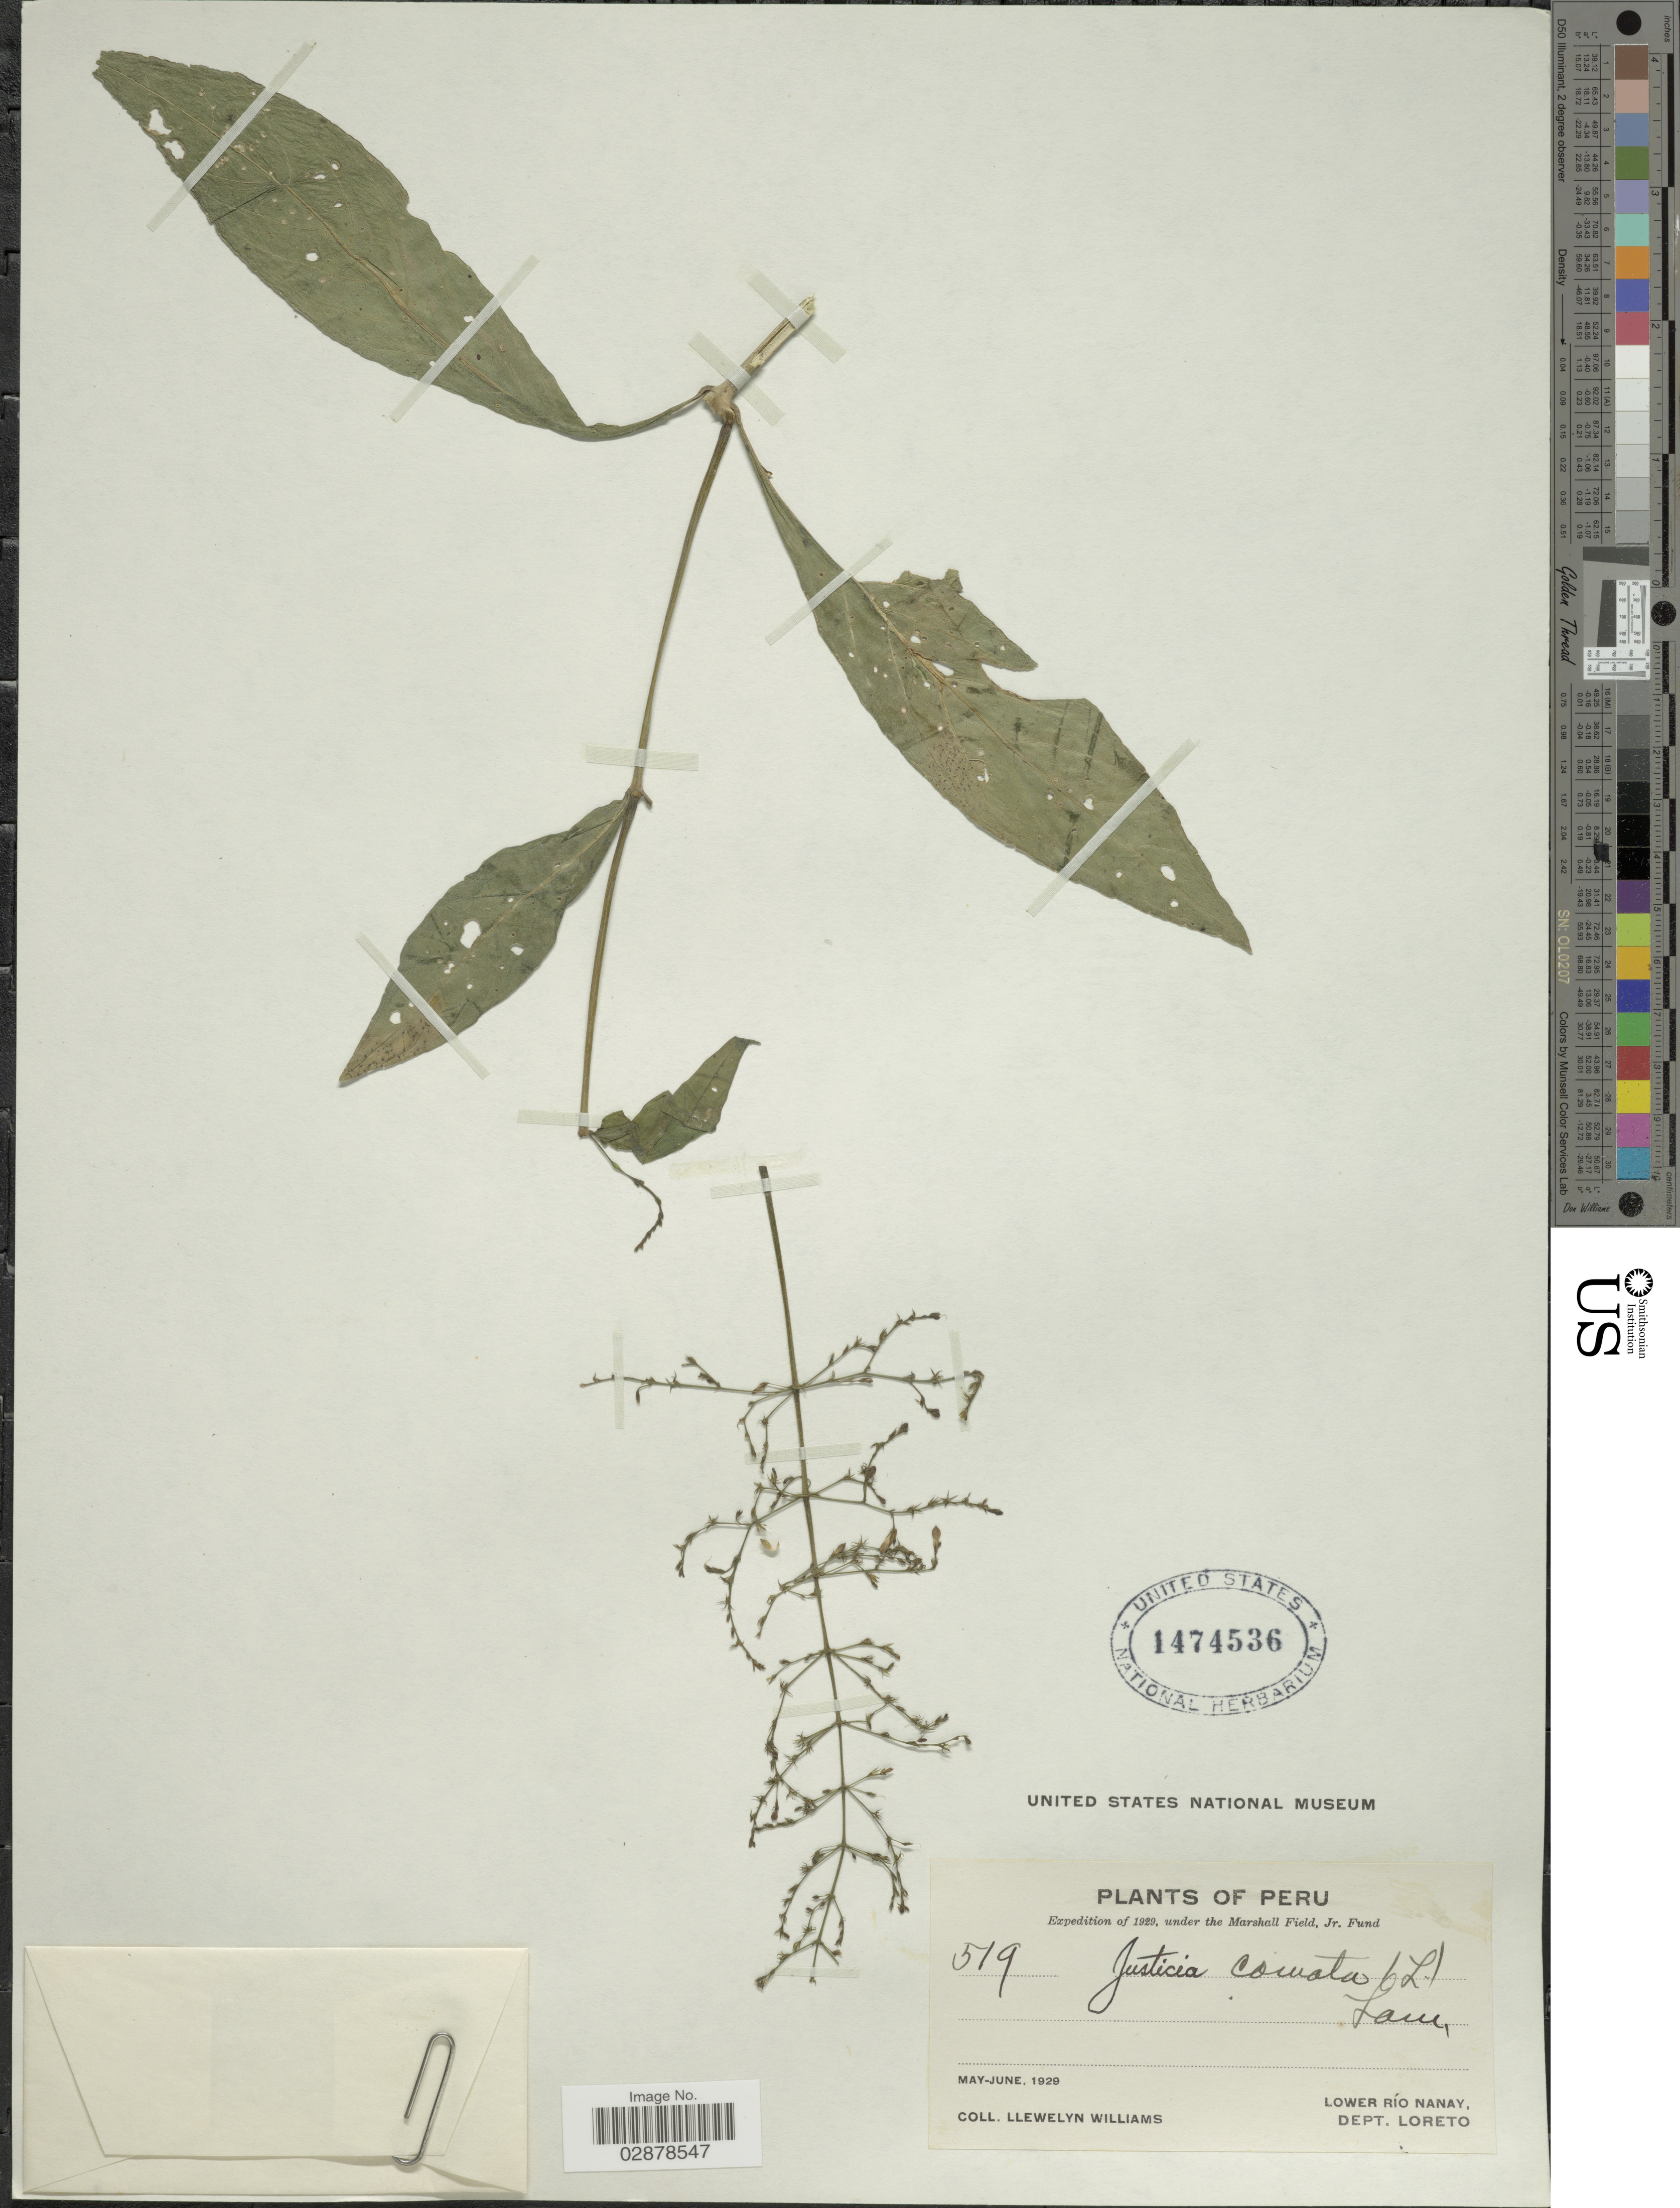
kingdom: Plantae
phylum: Tracheophyta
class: Magnoliopsida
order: Lamiales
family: Acanthaceae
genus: Justicia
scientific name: Justicia comata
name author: (L.) Lam.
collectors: Ll. Williams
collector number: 519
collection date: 1929-05/1929-06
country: Peru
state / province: Loreto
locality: Lower Río Nanay, Dept. Loreto.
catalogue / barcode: US 1474536